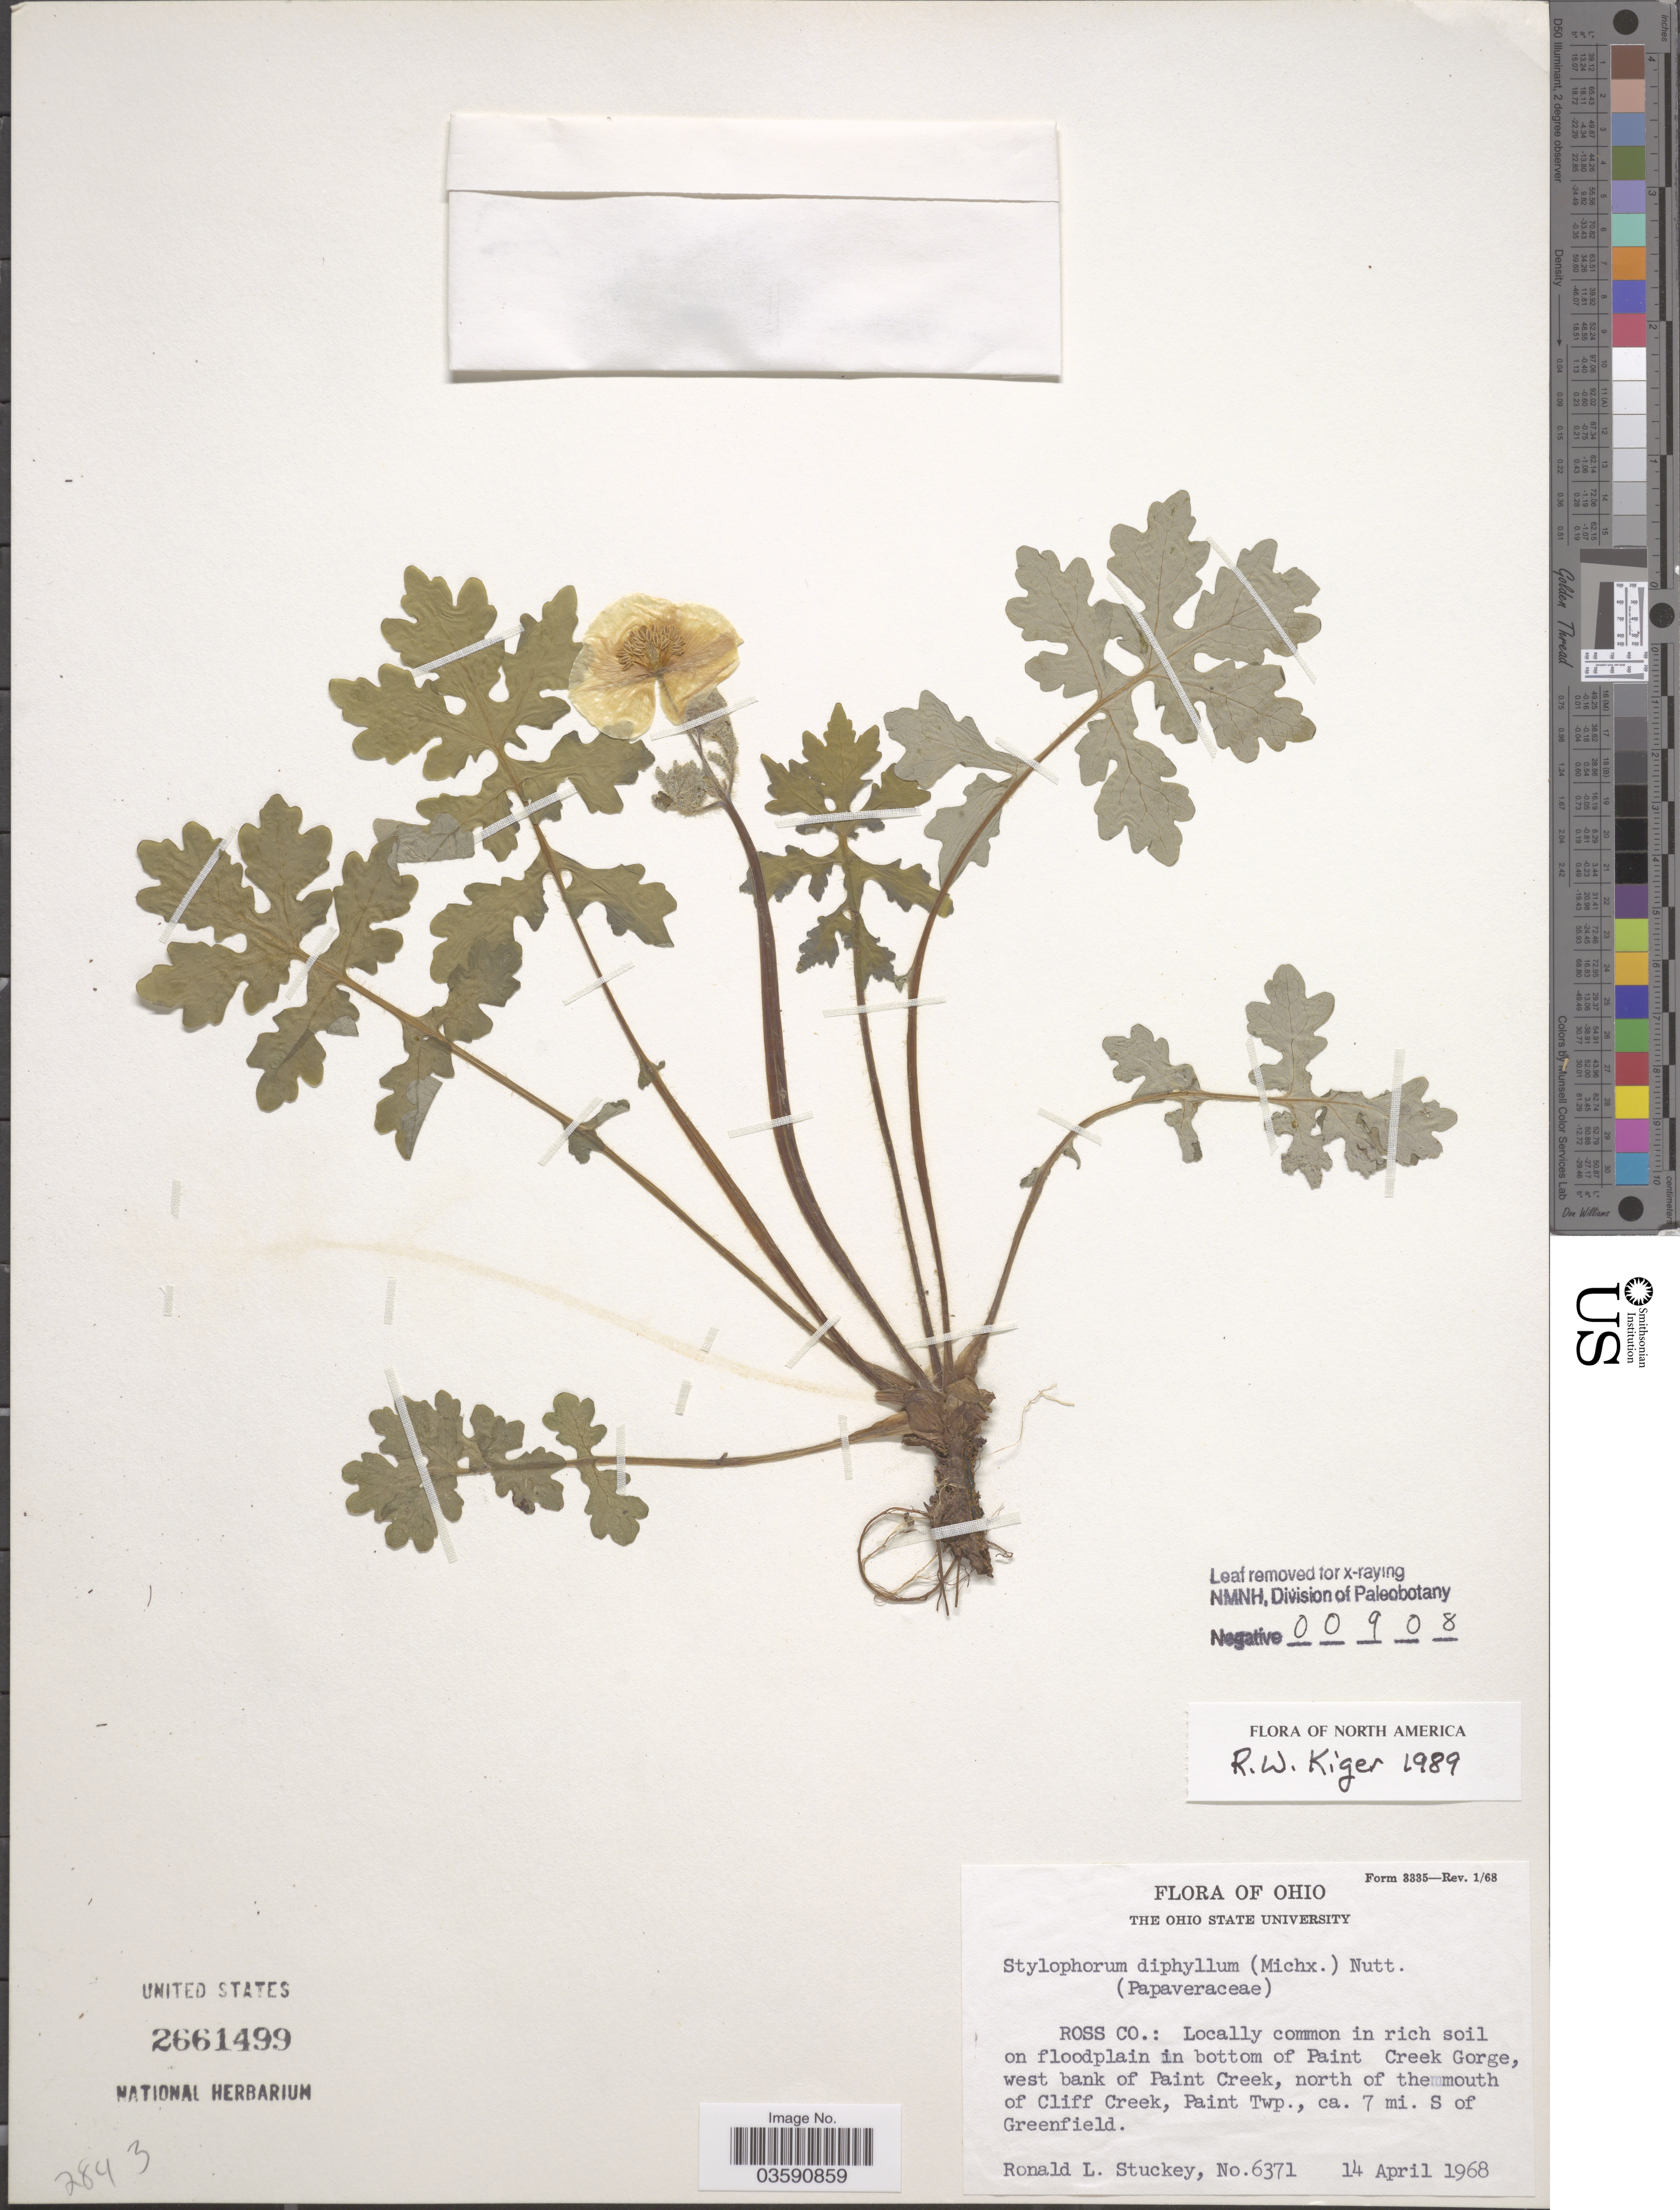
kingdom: Plantae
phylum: Tracheophyta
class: Magnoliopsida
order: Ranunculales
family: Papaveraceae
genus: Stylophorum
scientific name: Stylophorum diphyllum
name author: (Michx.) Nutt.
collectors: R. L. Stuckey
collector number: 6371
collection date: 1968-04-14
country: United States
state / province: Ohio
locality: Ross Co.: Locally common in rich soil on floodplain in bottom of Paint Creek Gorge, west bank of Paint Creek, north of the mouth of Cliff Creek, Paint Twp., ca. 7 mi. S of Greenfield.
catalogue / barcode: US 2661499